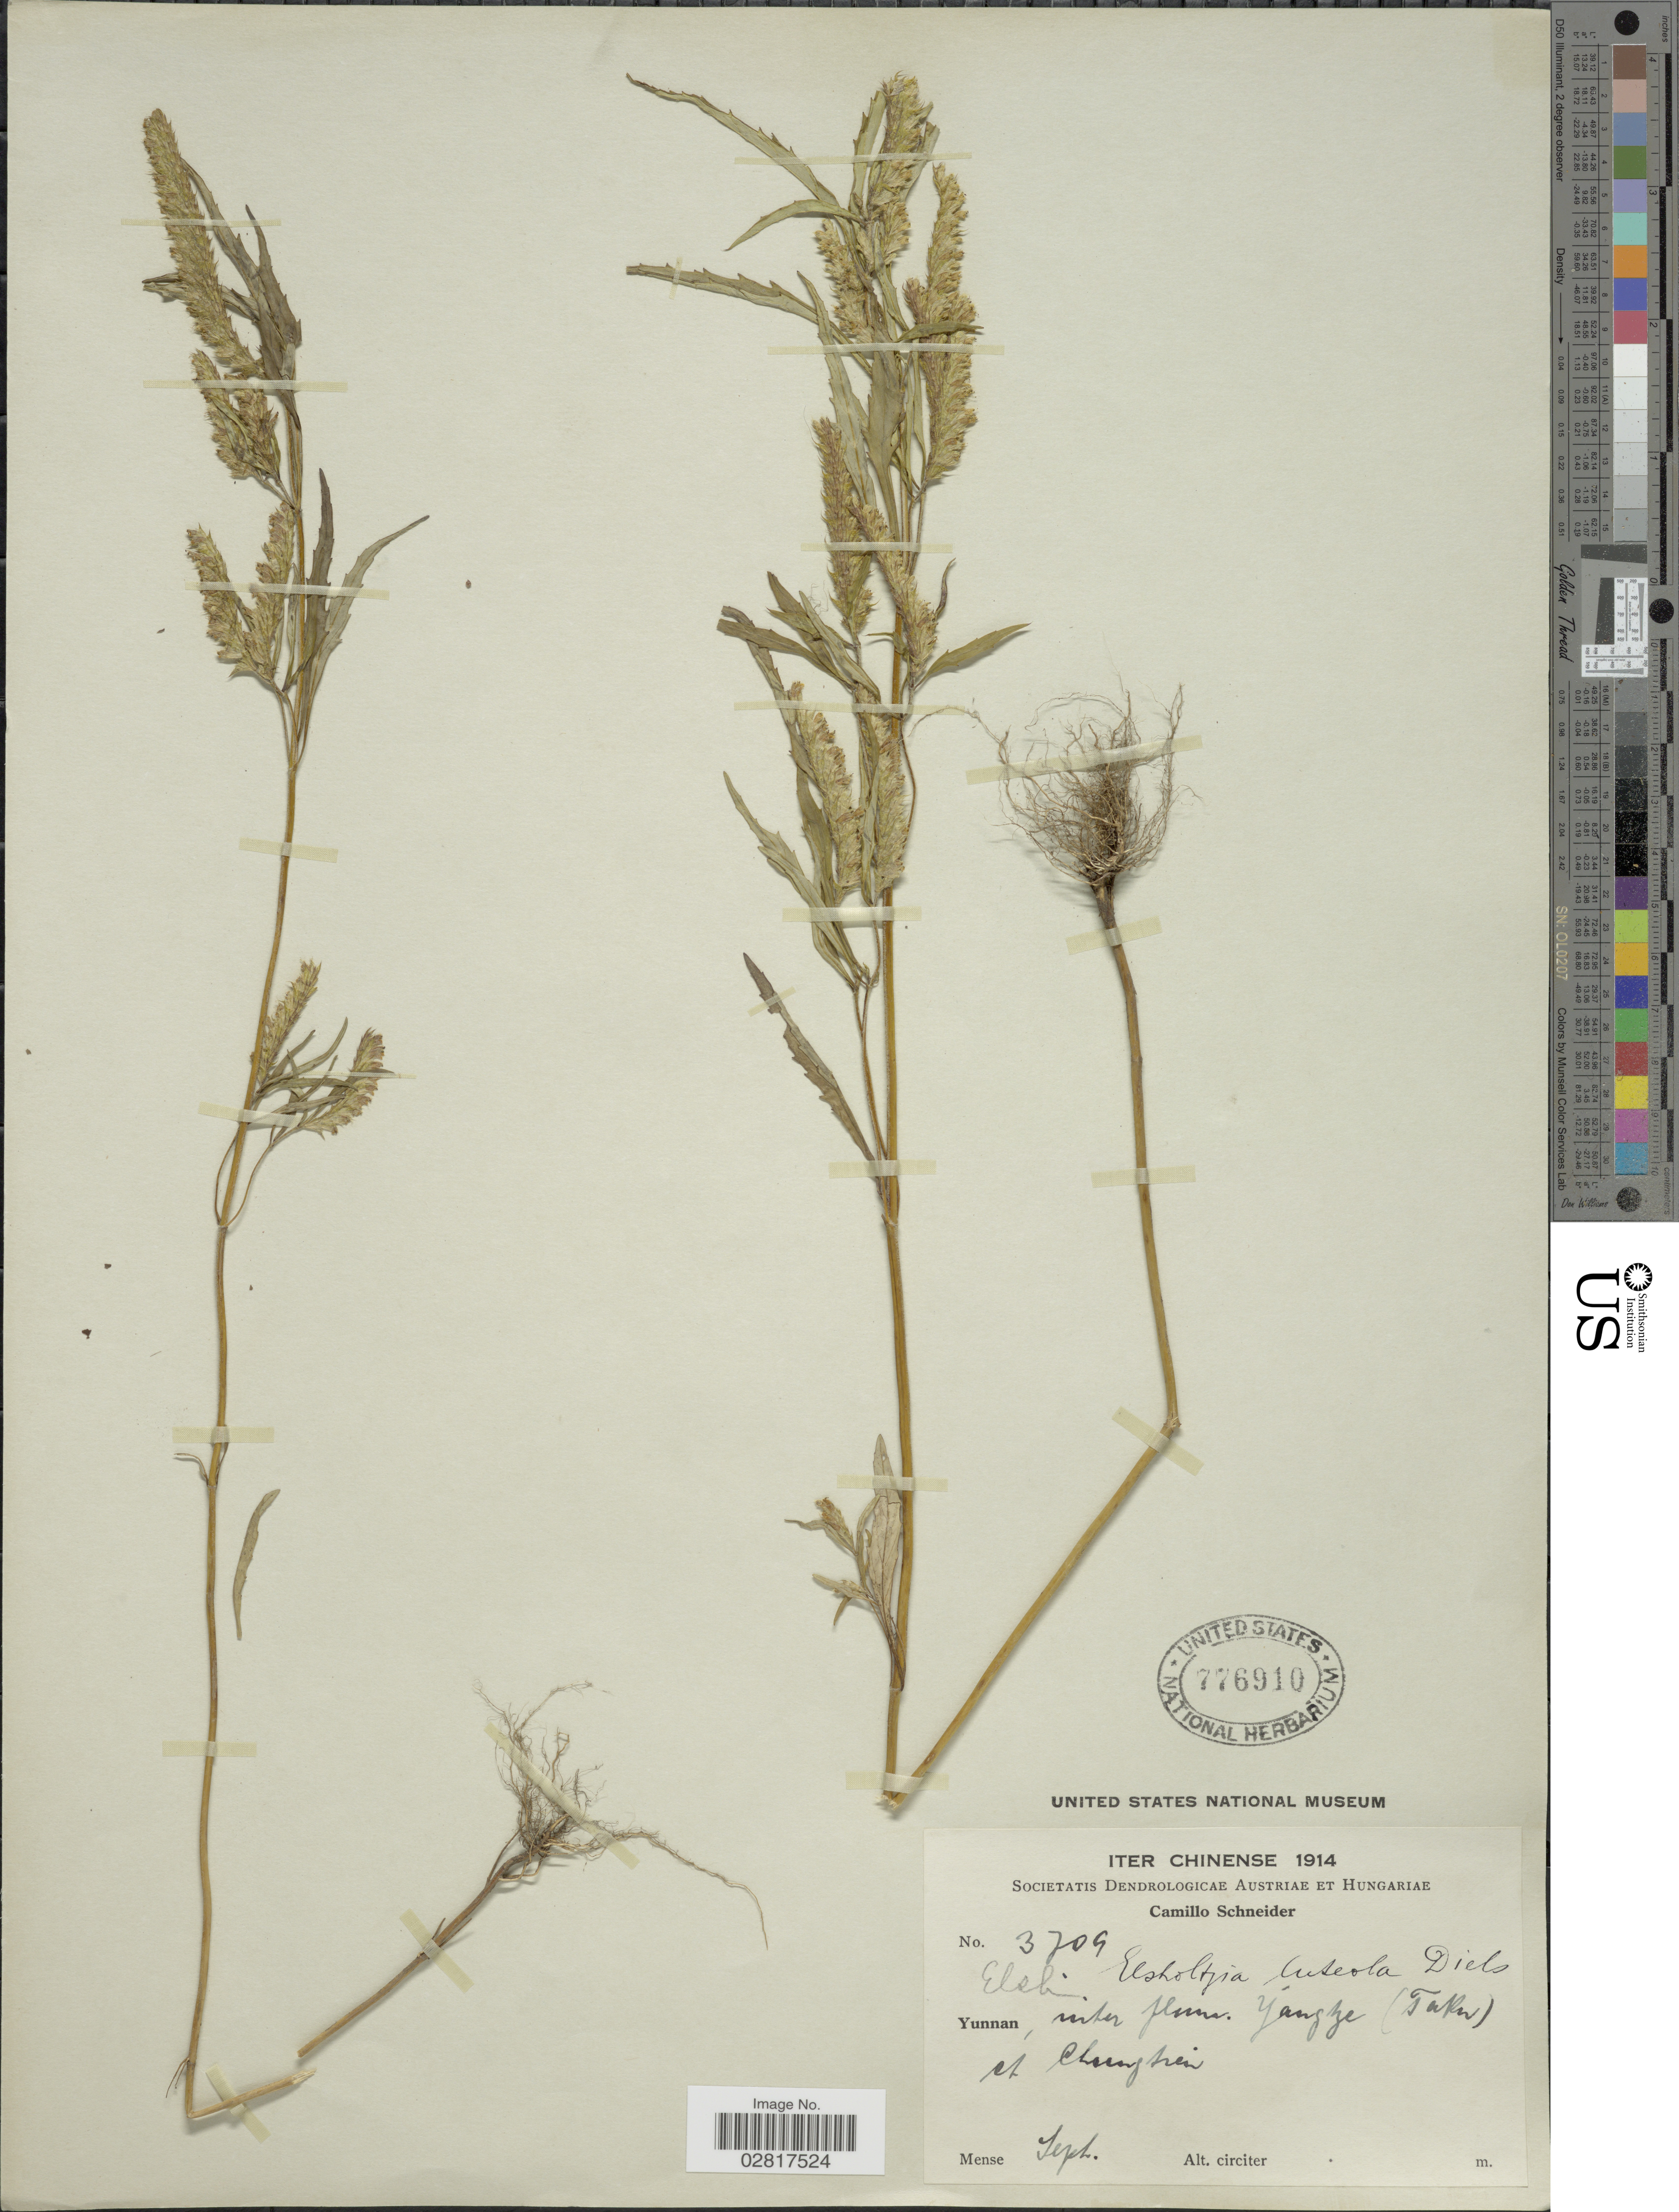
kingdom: Plantae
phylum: Tracheophyta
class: Magnoliopsida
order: Lamiales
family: Lamiaceae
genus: Elsholtzia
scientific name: Elsholtzia luteola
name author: Diels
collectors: C. K. Schneider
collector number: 3709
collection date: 1914-09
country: China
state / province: Yunnan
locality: Inter flum. Yangtze (Taku [interpreted]) et Chungsien [interpreted].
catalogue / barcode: US 776910